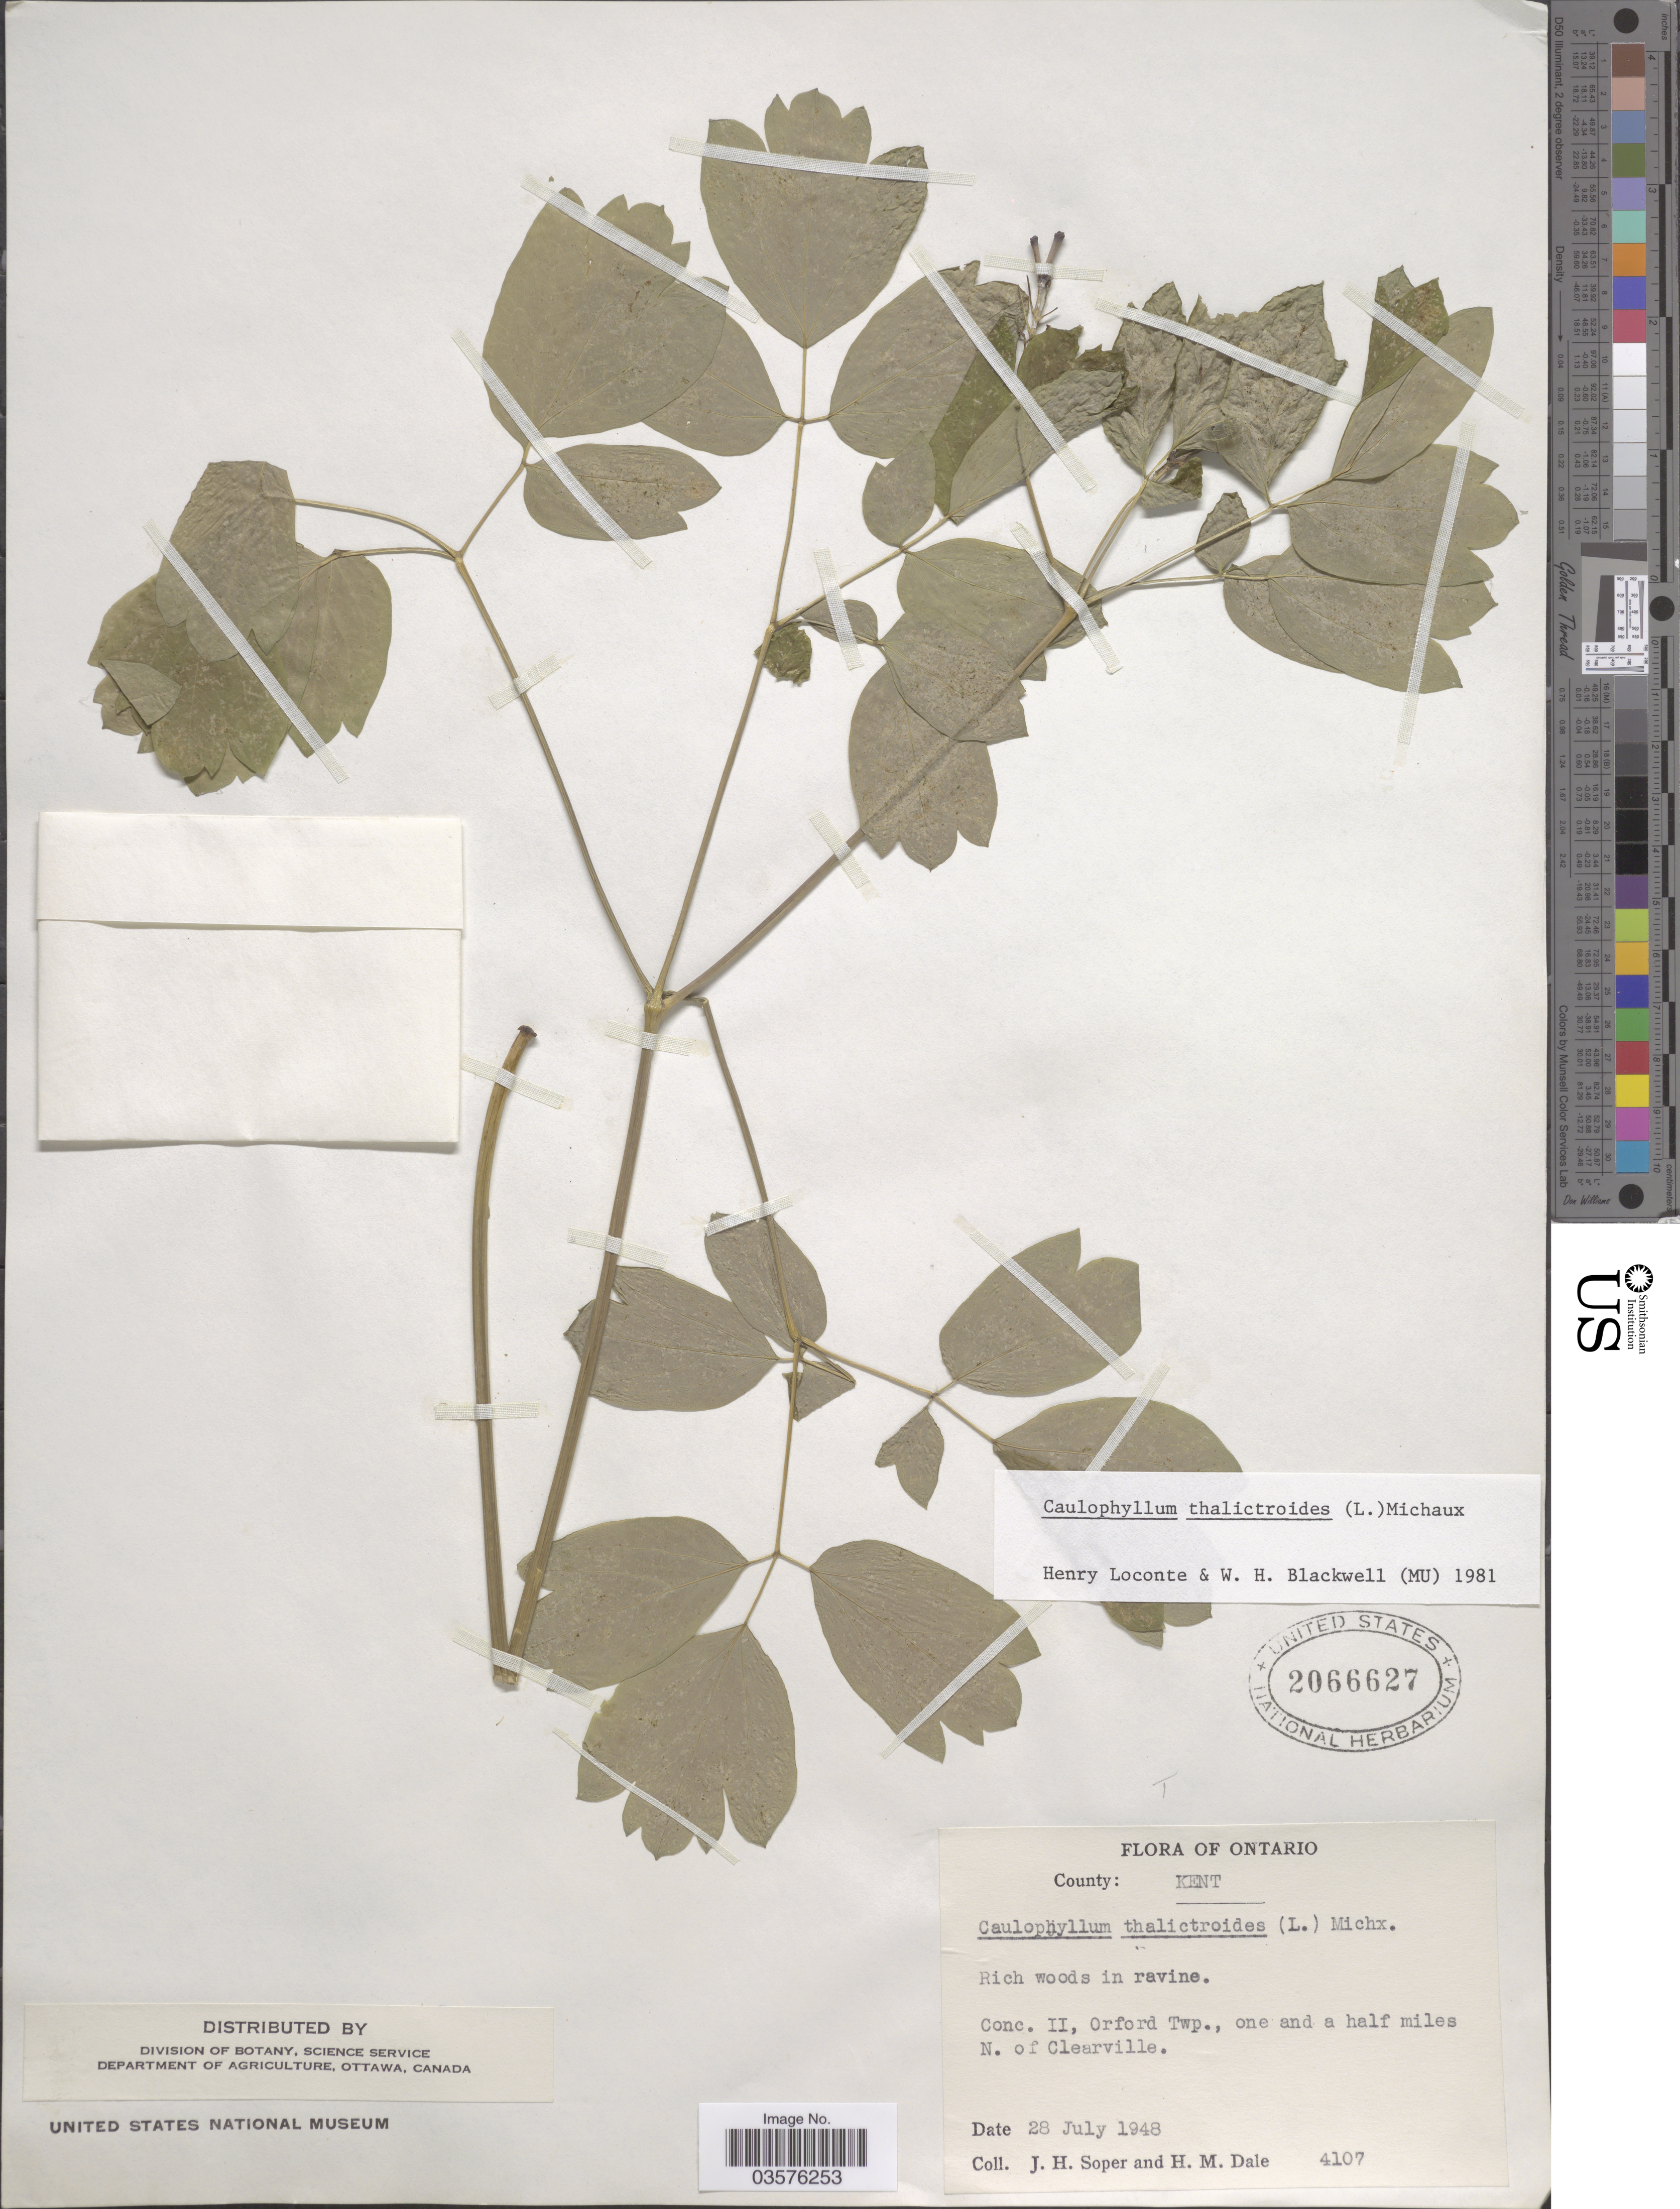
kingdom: Plantae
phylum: Tracheophyta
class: Magnoliopsida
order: Ranunculales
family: Berberidaceae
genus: Caulophyllum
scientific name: Caulophyllum thalictroides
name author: (L.) Michx.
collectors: J. H. Soper & H. M. Dale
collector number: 4107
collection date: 1948-07-28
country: Canada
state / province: Ontario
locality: County: Kent. Conc. II, Orford Twp., one and a half miles N. of Clearville.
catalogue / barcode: US 2066627